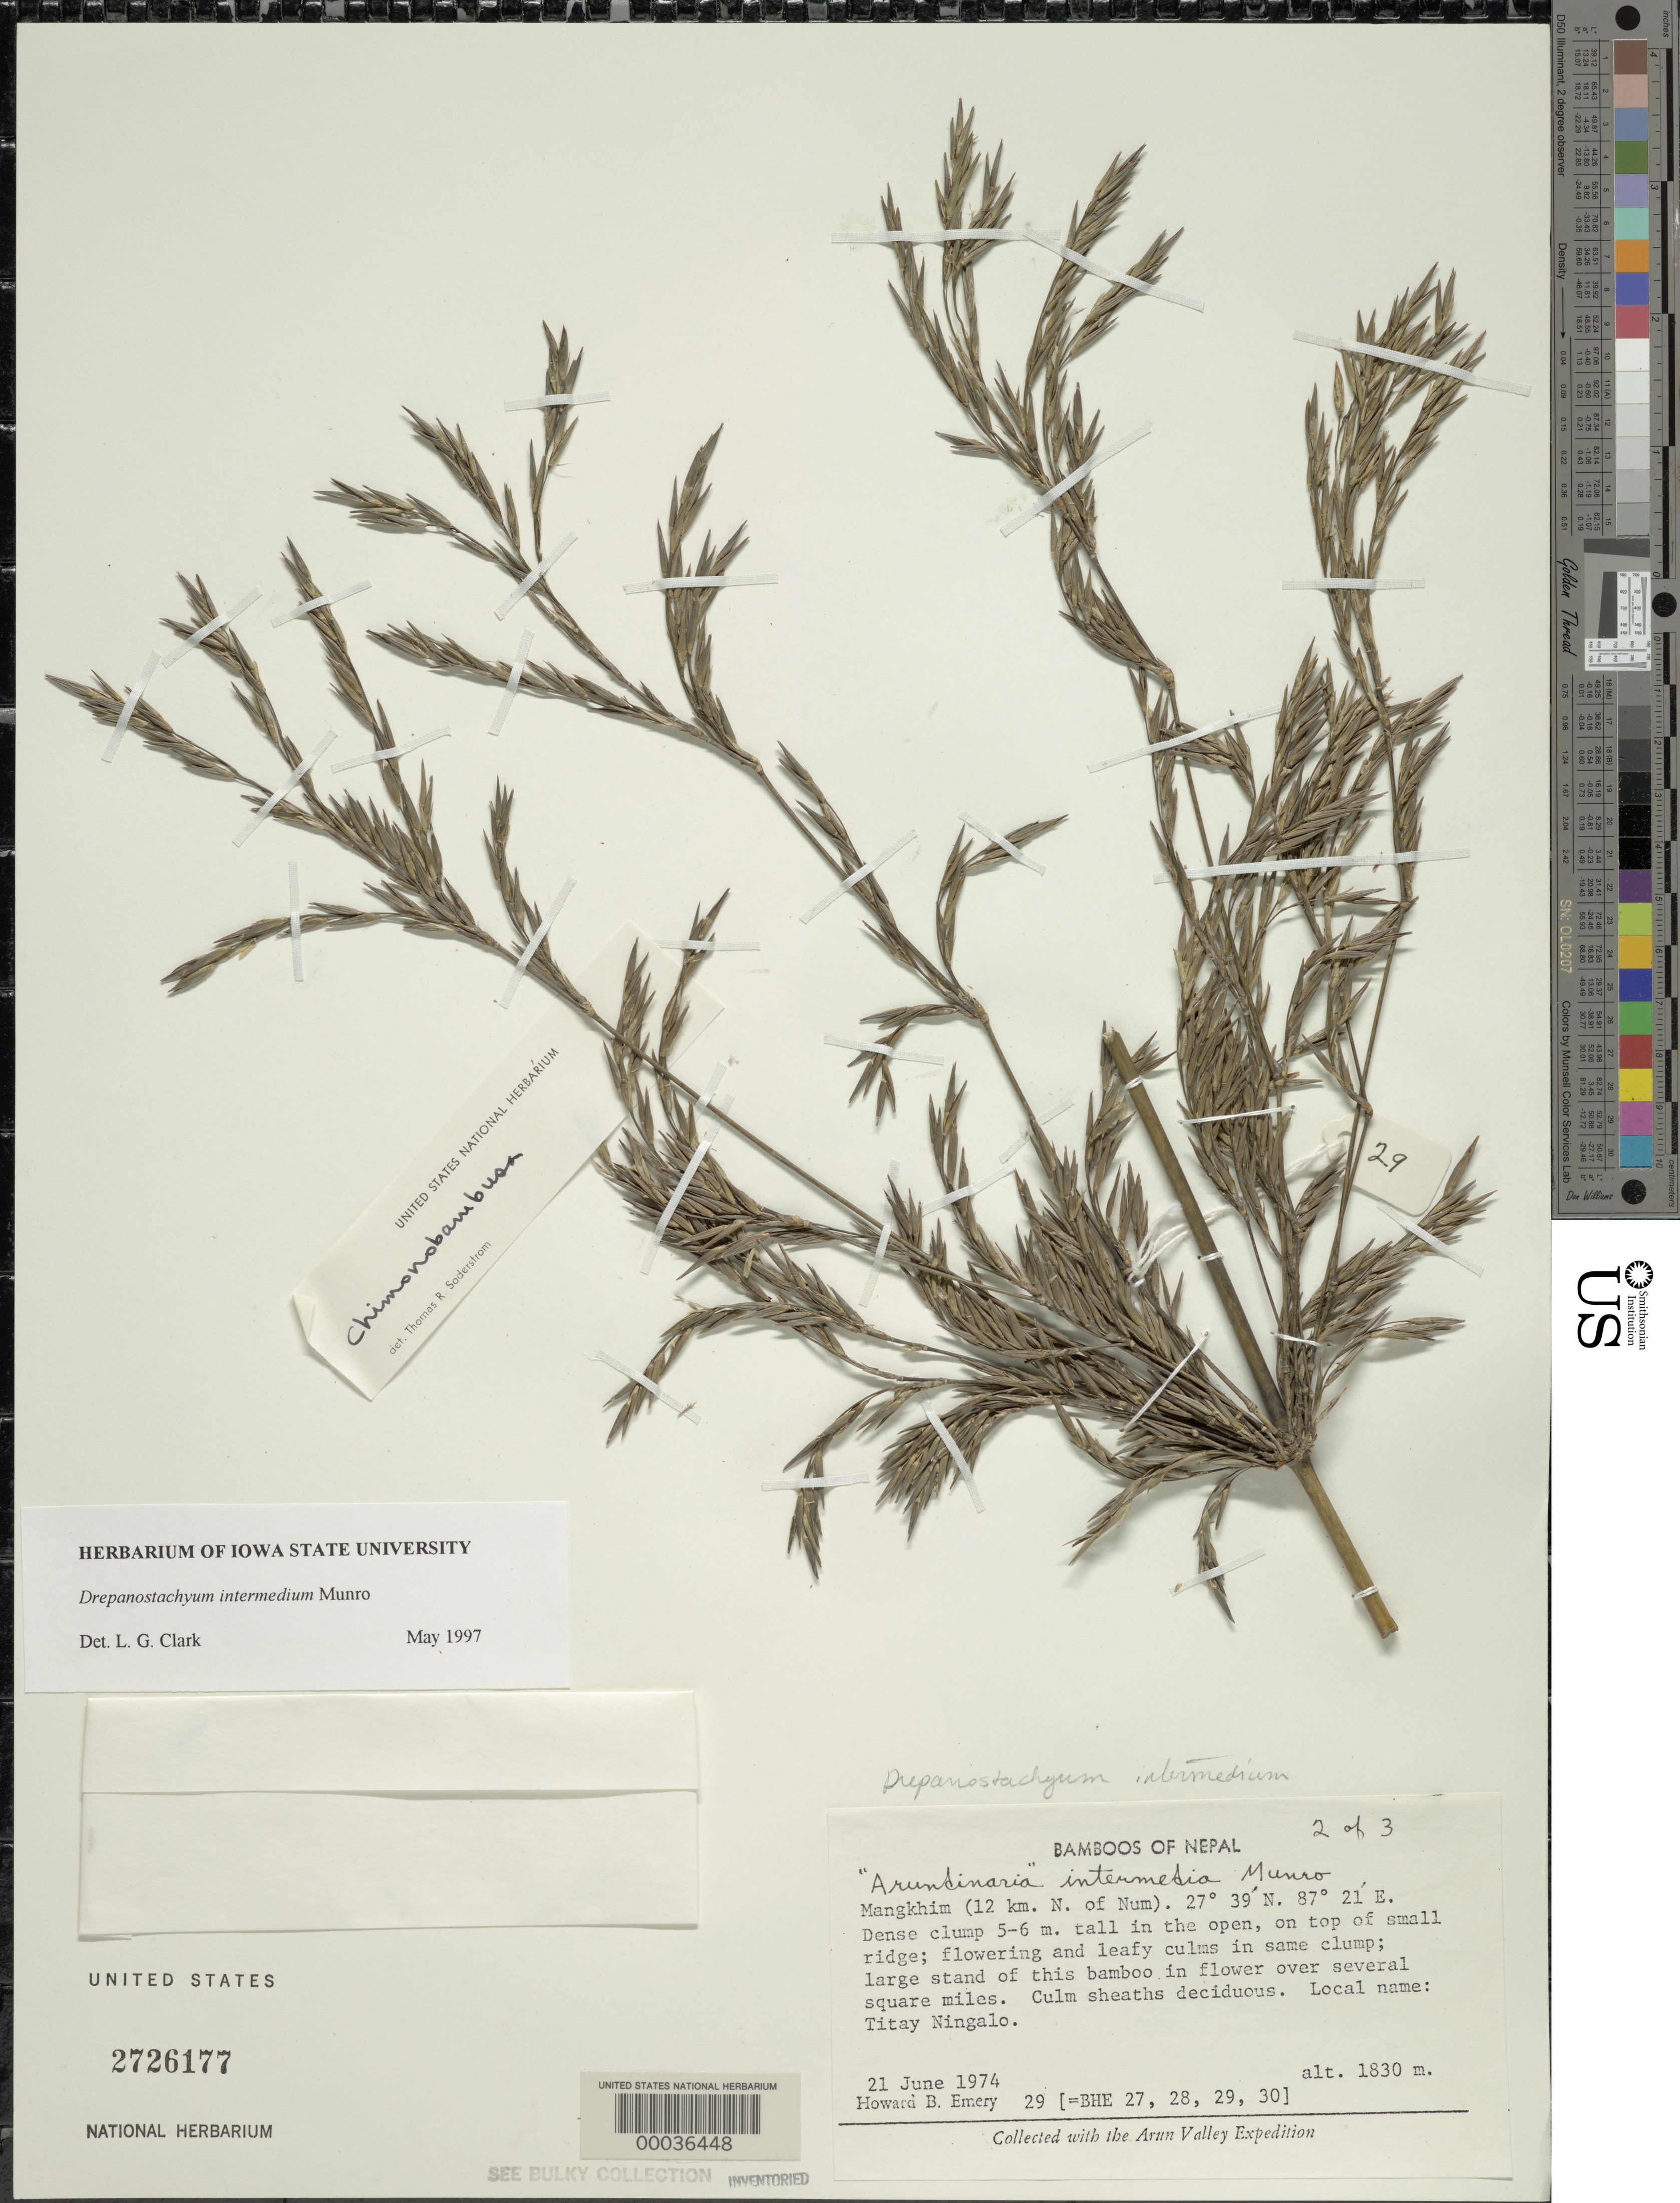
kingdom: Plantae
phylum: Tracheophyta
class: Liliopsida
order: Poales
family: Poaceae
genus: Drepanostachyum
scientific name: Drepanostachyum intermedium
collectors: H. B. Emery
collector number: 29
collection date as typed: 21 Jun 1974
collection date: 1974-06-21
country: Nepal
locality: Mangkhim (12 km n of num)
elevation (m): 1830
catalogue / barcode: US 2726177